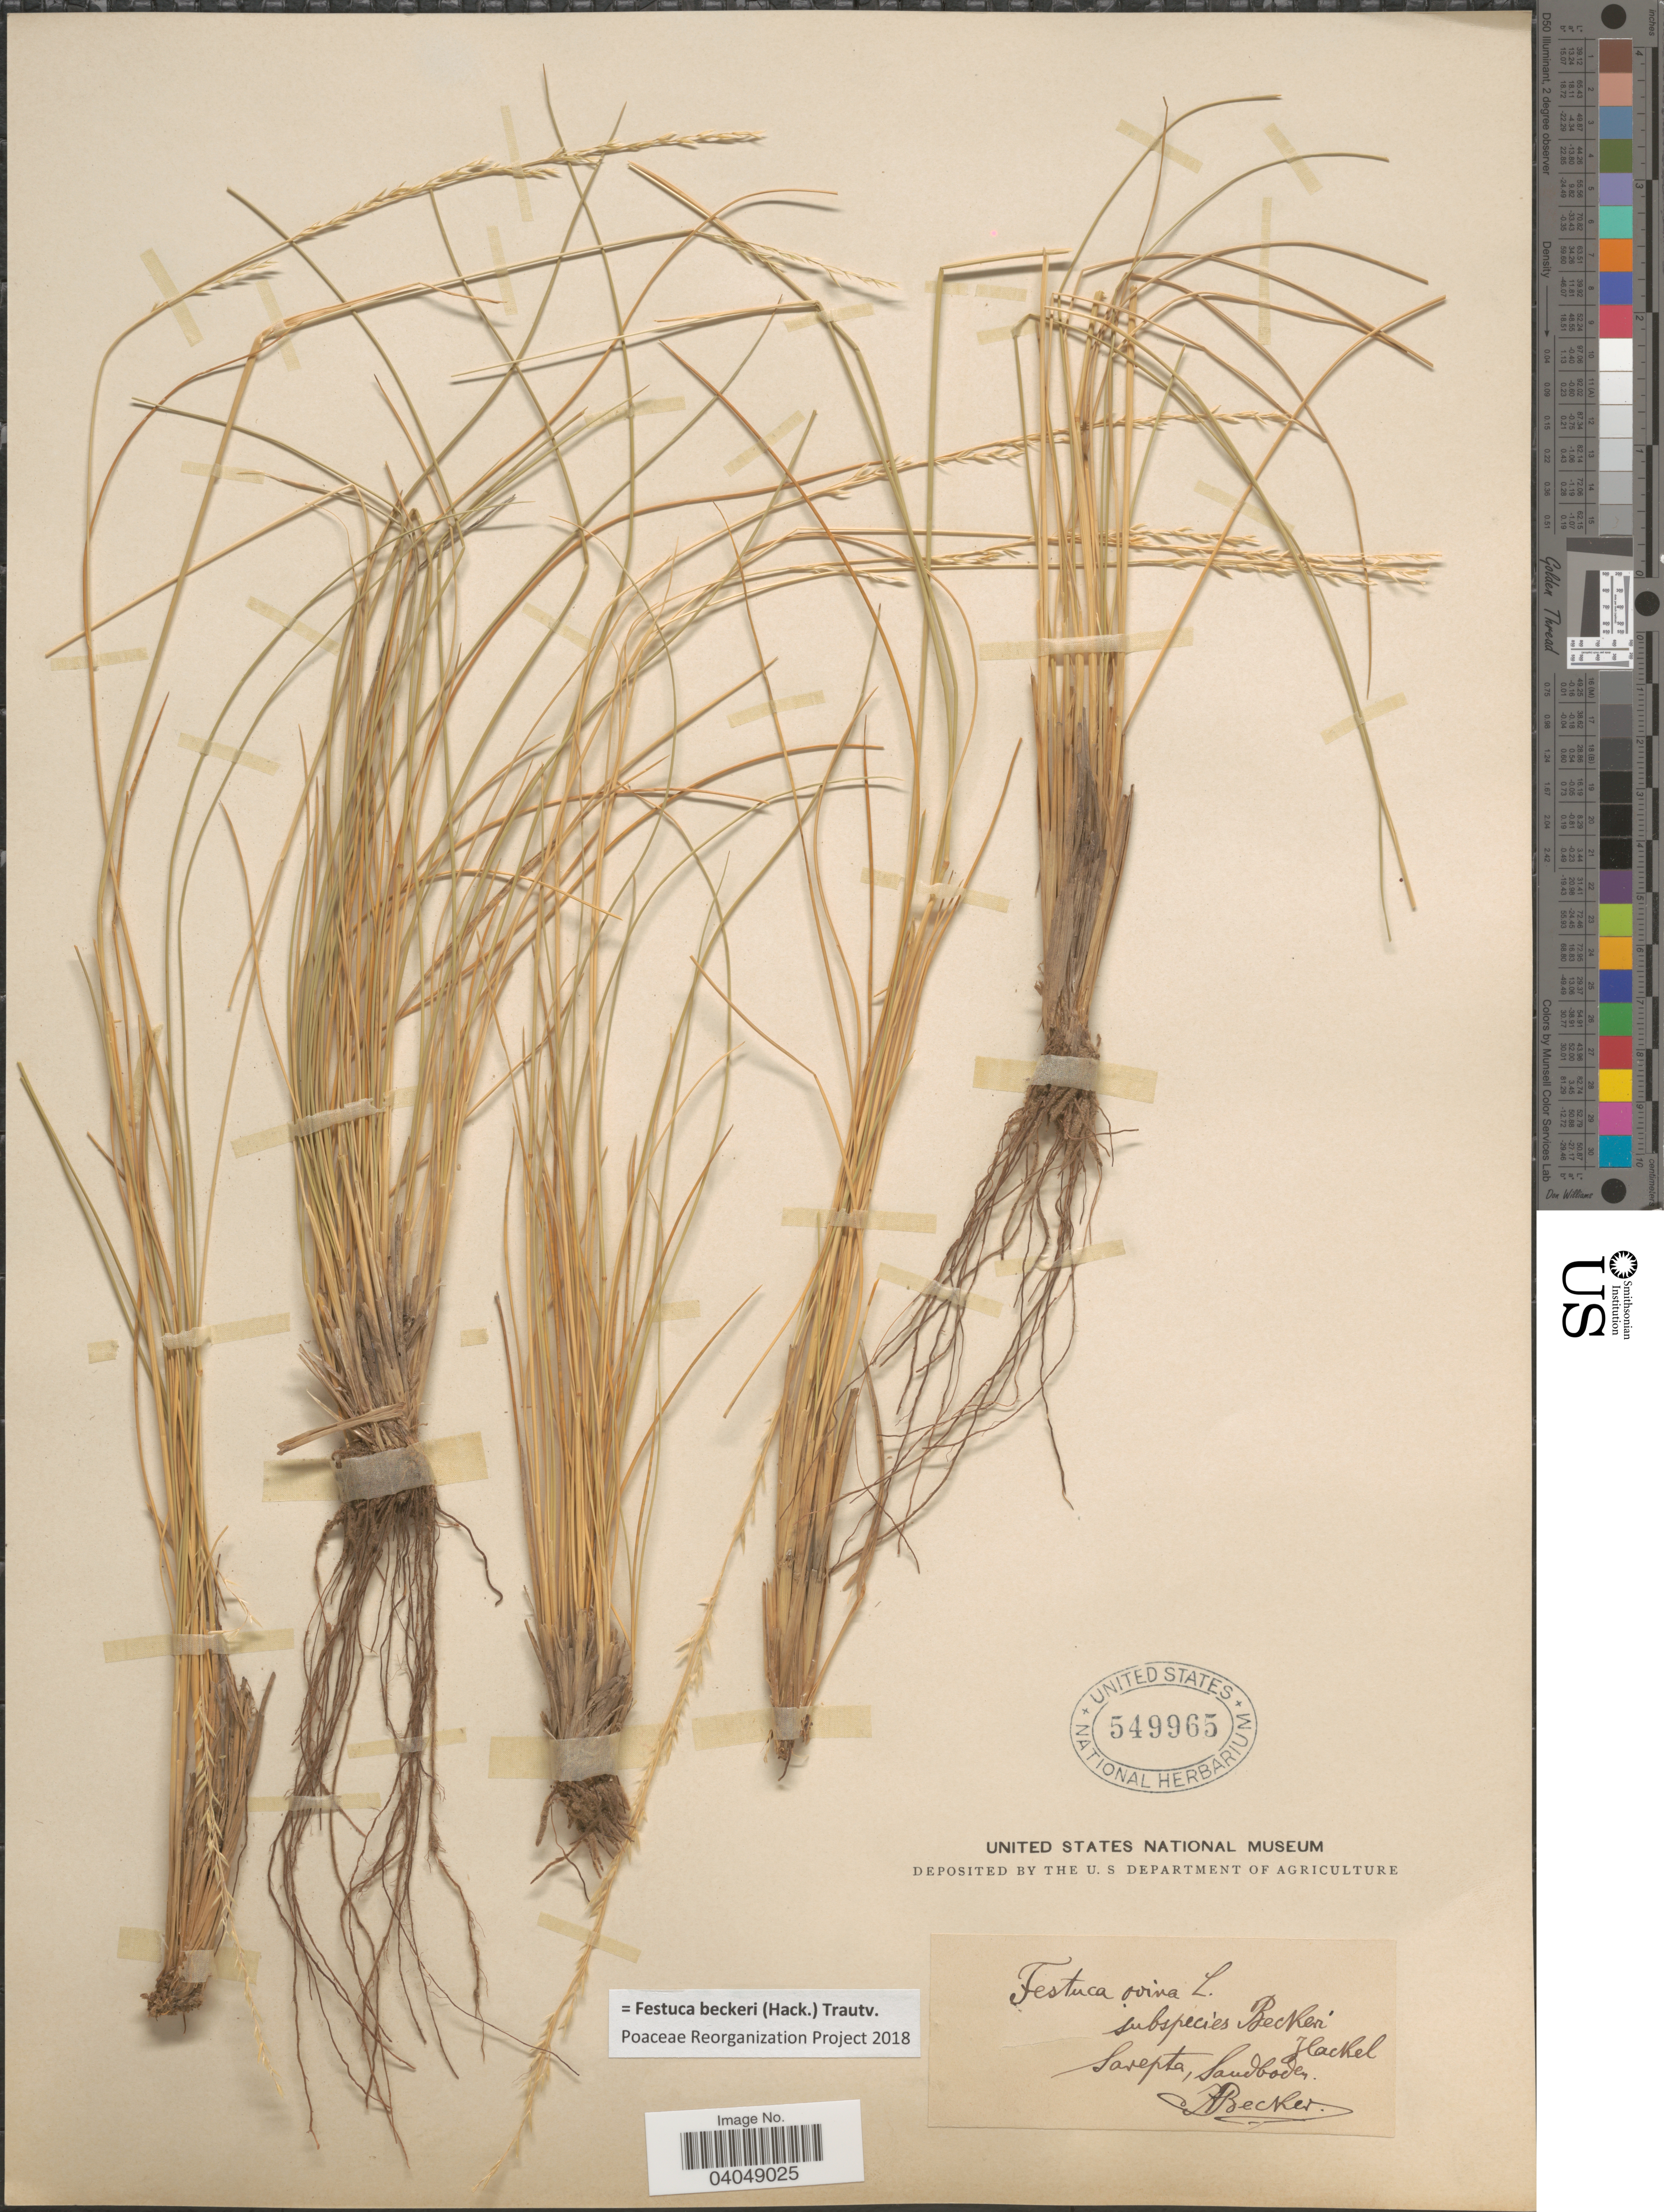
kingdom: Plantae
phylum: Tracheophyta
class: Liliopsida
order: Poales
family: Poaceae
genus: Festuca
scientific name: Festuca beckeri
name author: (Hack.) Trautv.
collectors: A. Becker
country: Russian Federation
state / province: Volgograd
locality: Sarepta, Sandboden.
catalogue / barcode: US 549965